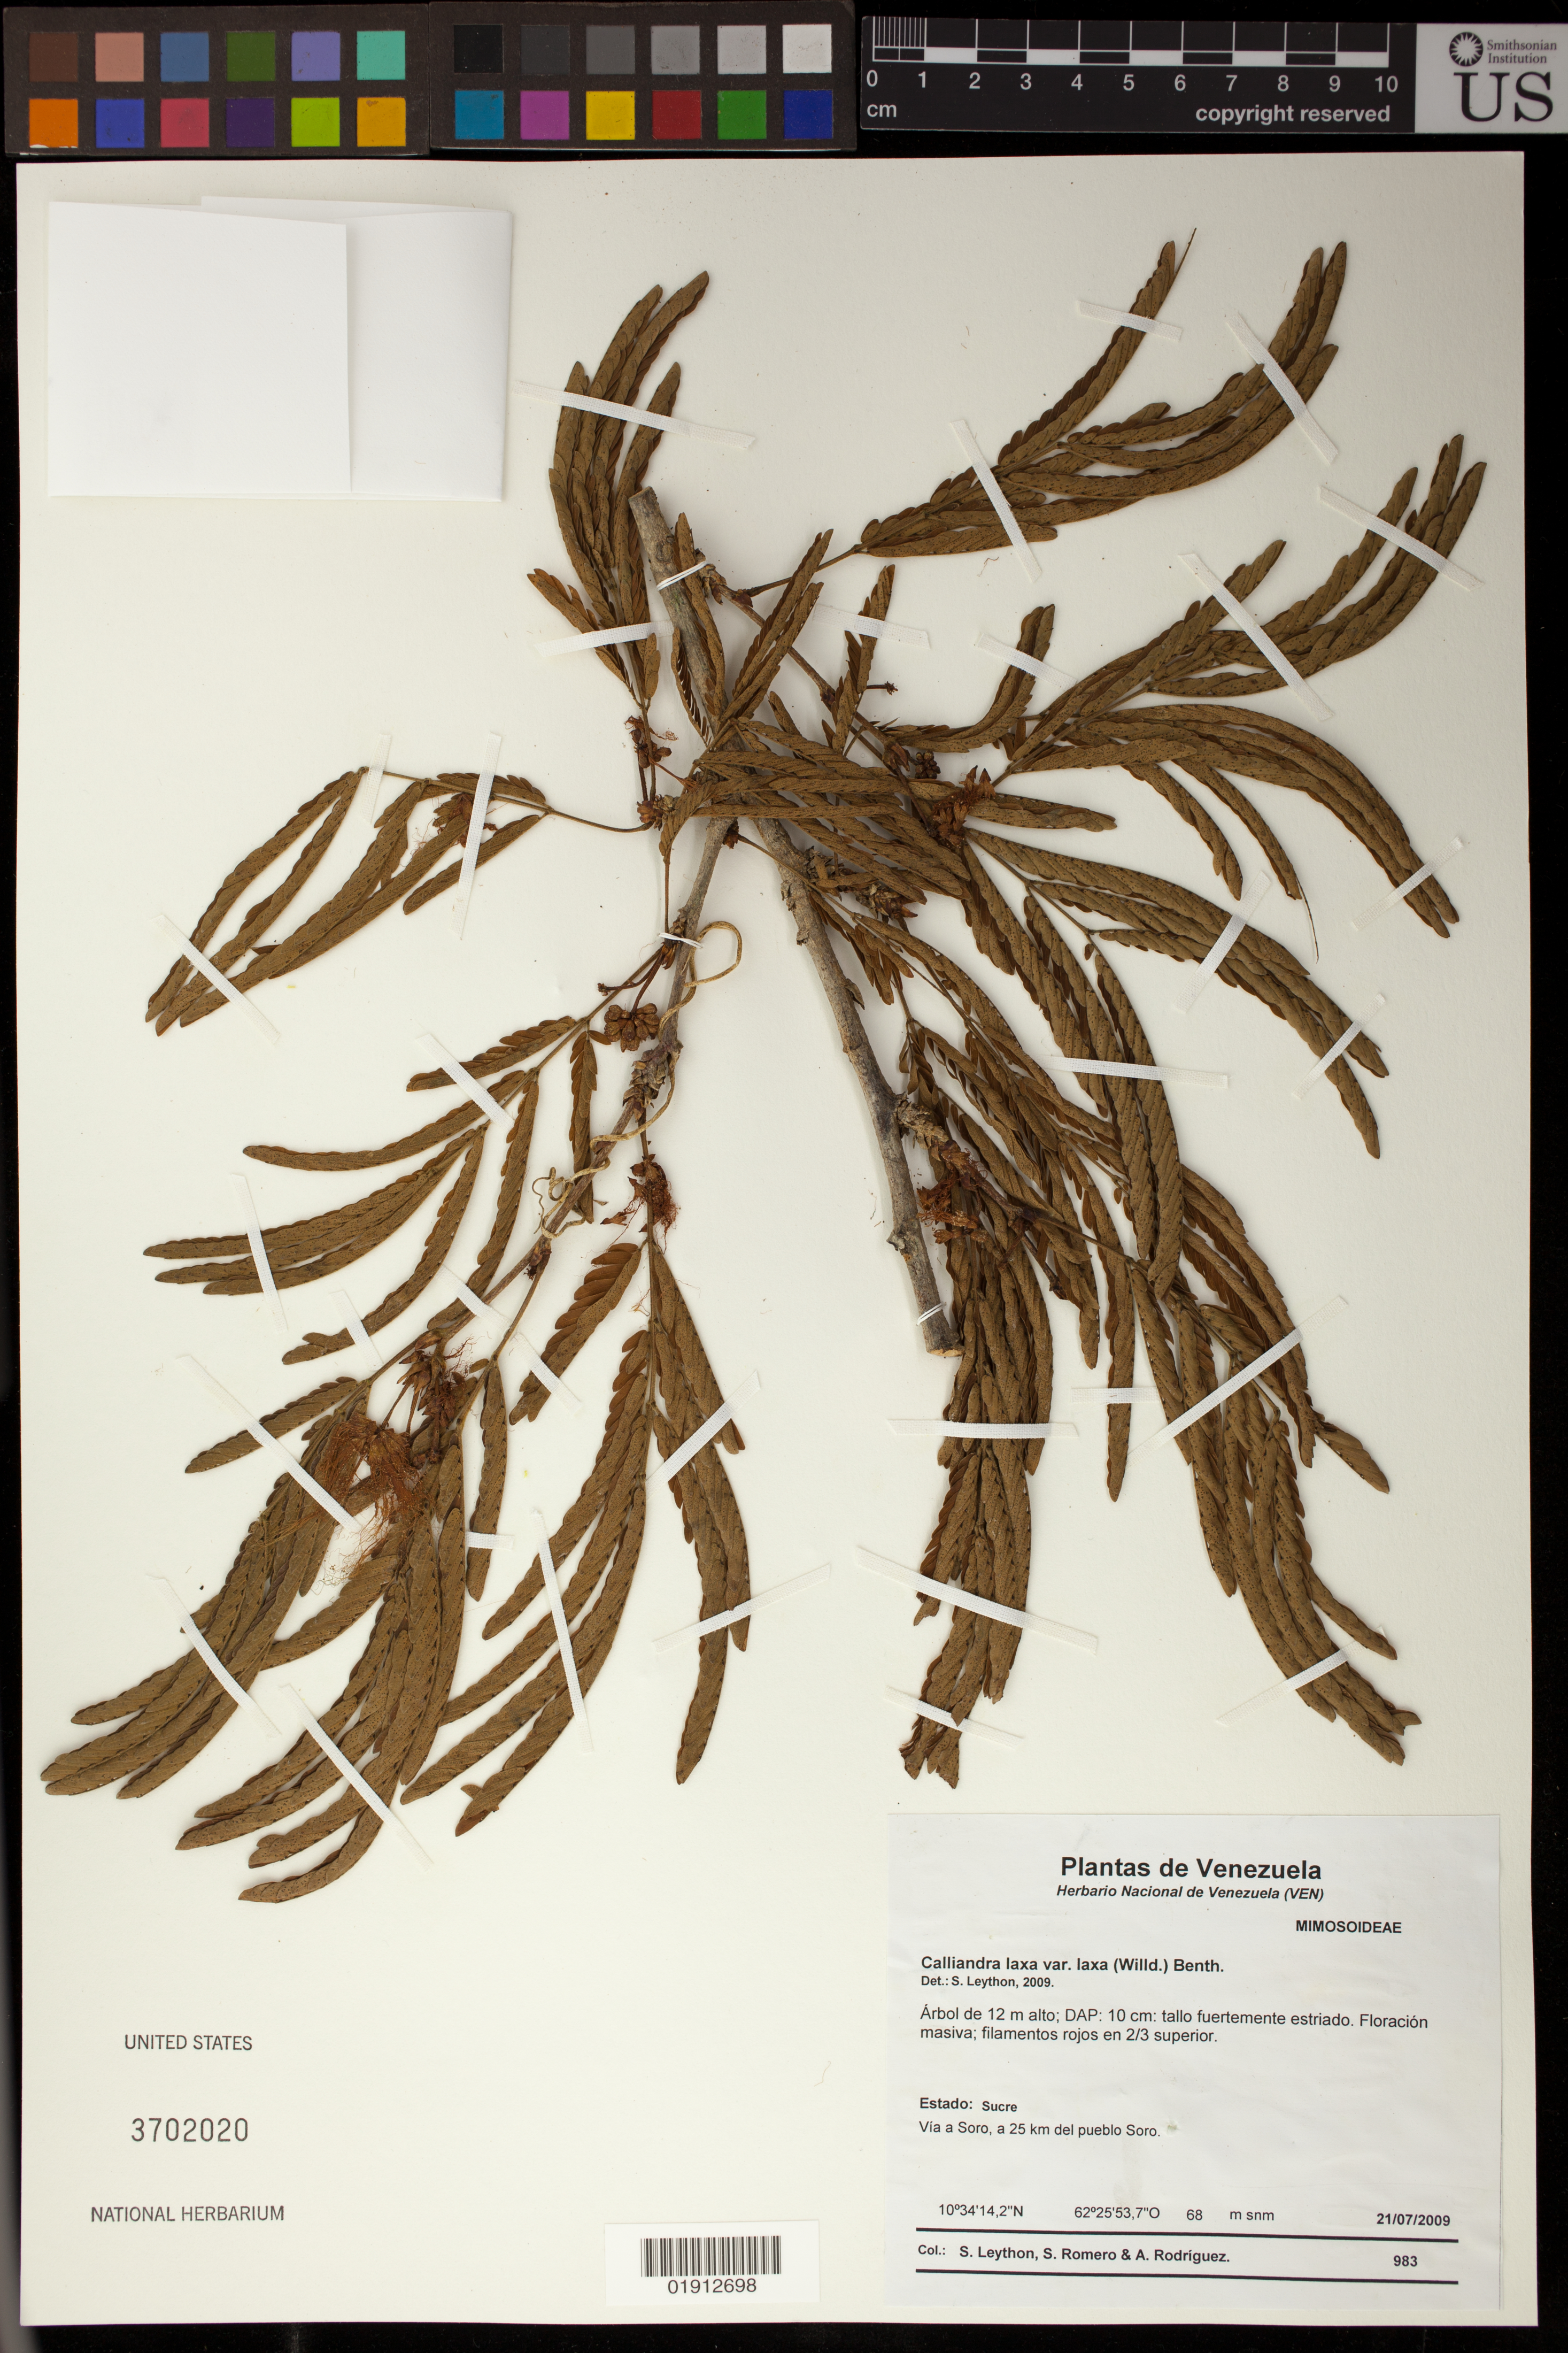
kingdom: Plantae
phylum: Tracheophyta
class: Magnoliopsida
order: Fabales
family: Fabaceae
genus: Calliandra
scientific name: Calliandra laxa var. laxa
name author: (Willd.) Benth.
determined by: Leython, S.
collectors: S. Leython, S. Romero & A. Rodríguez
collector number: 983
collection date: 2009-07-21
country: Venezuela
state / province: Sucre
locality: Vio a Soro, a 25 km del pueblo Soro.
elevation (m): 68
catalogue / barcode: US 3702020